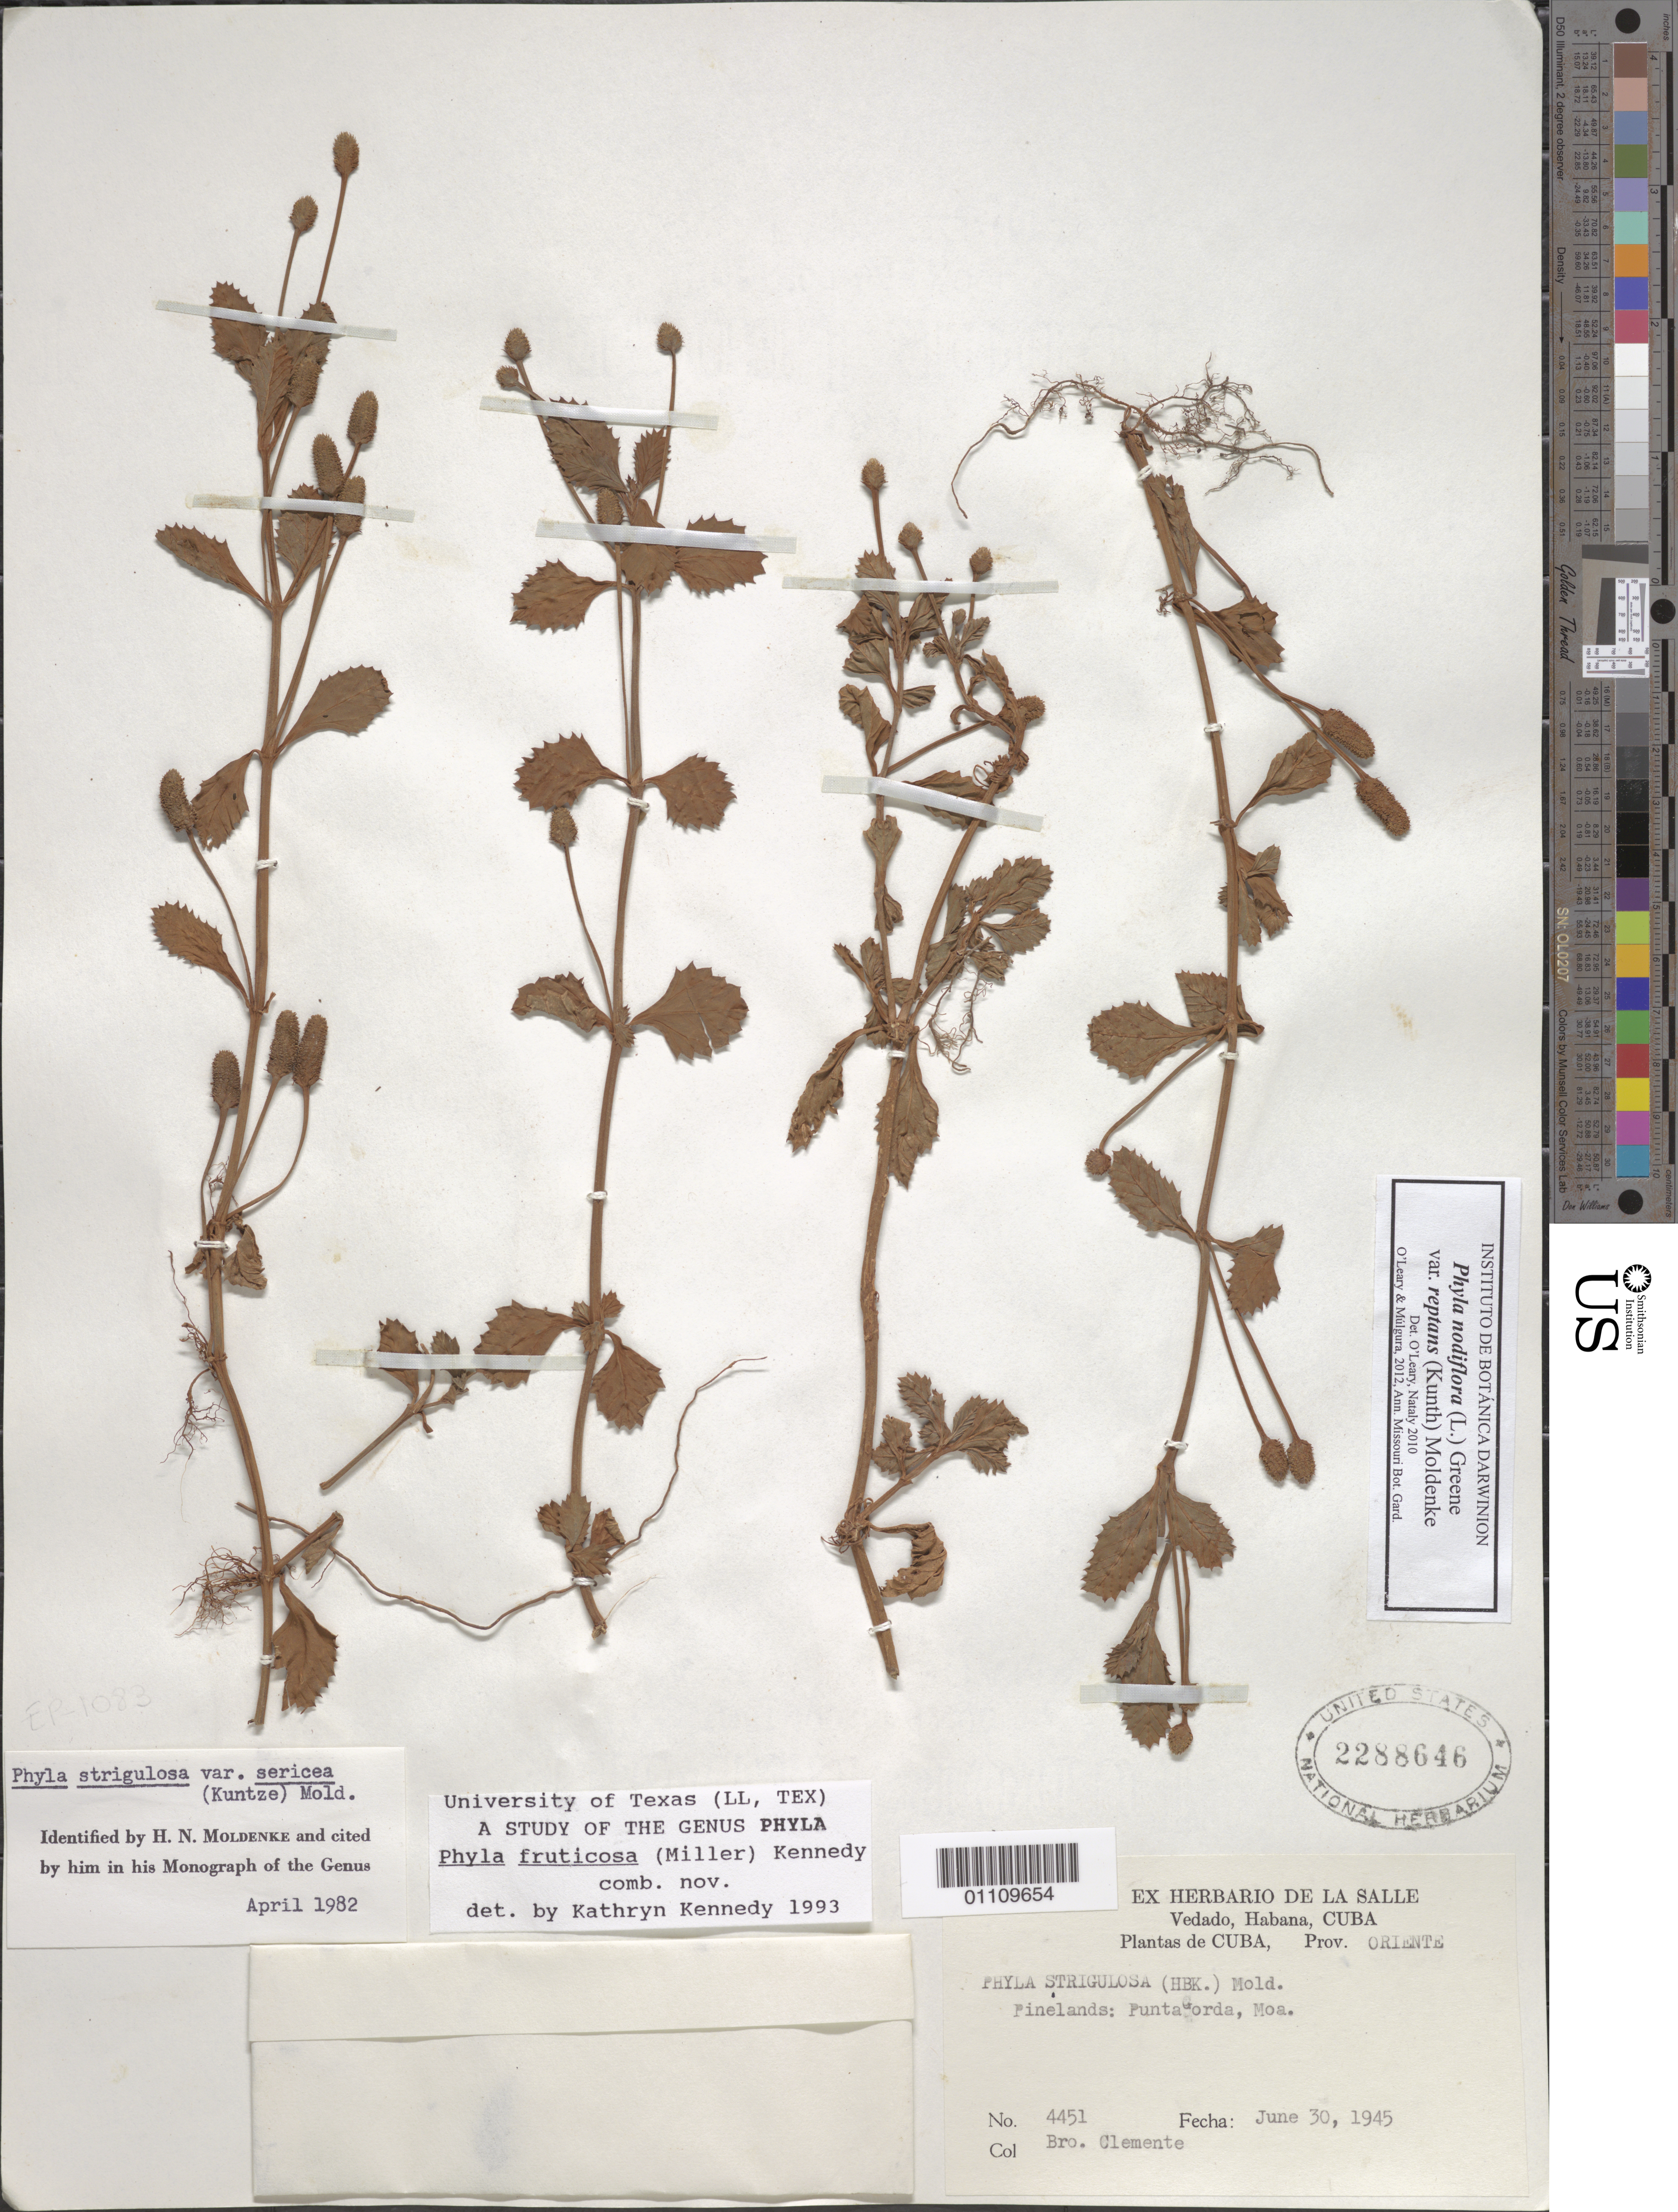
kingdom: Plantae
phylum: Tracheophyta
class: Magnoliopsida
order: Lamiales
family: Verbenaceae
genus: Phyla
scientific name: Phyla nodiflora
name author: (L.) Greene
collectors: Bro. Clemente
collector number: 4451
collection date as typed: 30 Jun 1945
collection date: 1945-06-30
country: Cuba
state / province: Holguín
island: Cuba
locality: Moa, Punta Corda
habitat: Pinelands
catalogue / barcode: US 2288646